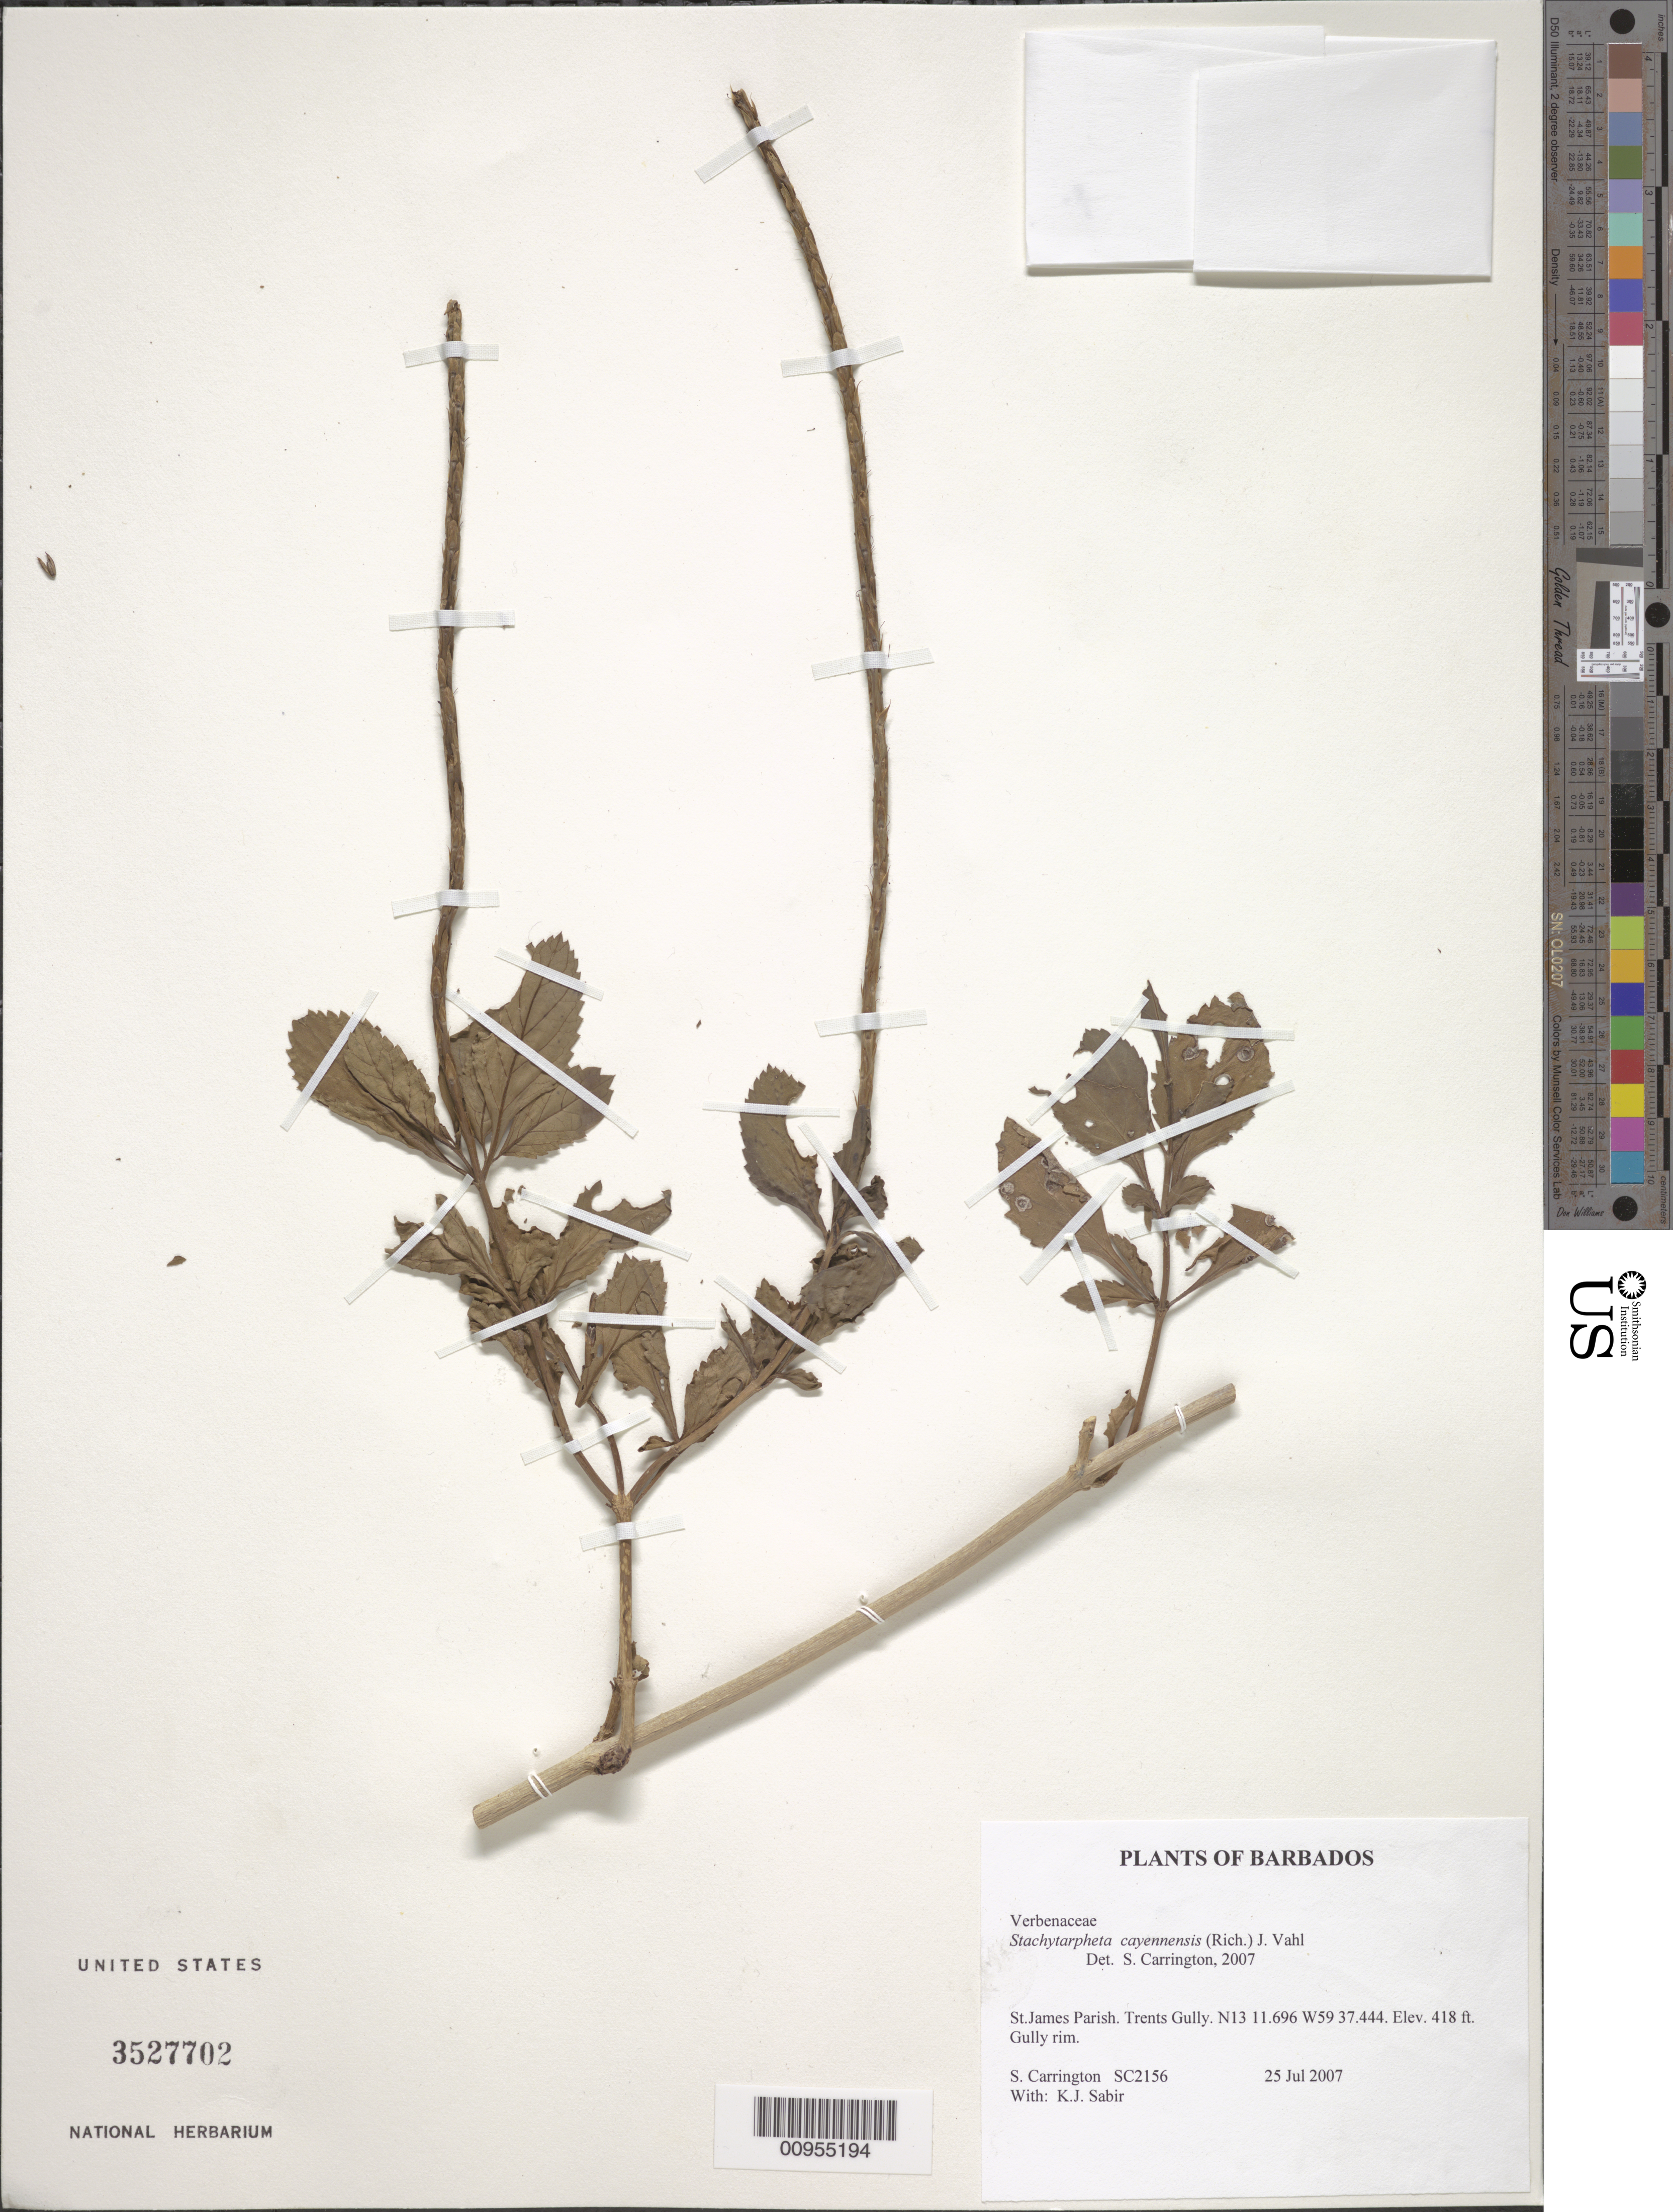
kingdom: Plantae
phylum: Tracheophyta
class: Magnoliopsida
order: Lamiales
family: Verbenaceae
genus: Stachytarpheta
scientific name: Stachytarpheta cayennensis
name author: (Rich.) Vahl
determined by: Carrington, C. M. S.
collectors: C. M. S. Carrington & K. Sabir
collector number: SC 2156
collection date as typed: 25 Jul 2007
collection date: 2007-07-25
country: Barbados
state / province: Saint James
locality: Trents Gully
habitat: gully rim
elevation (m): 127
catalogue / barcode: US 3527702